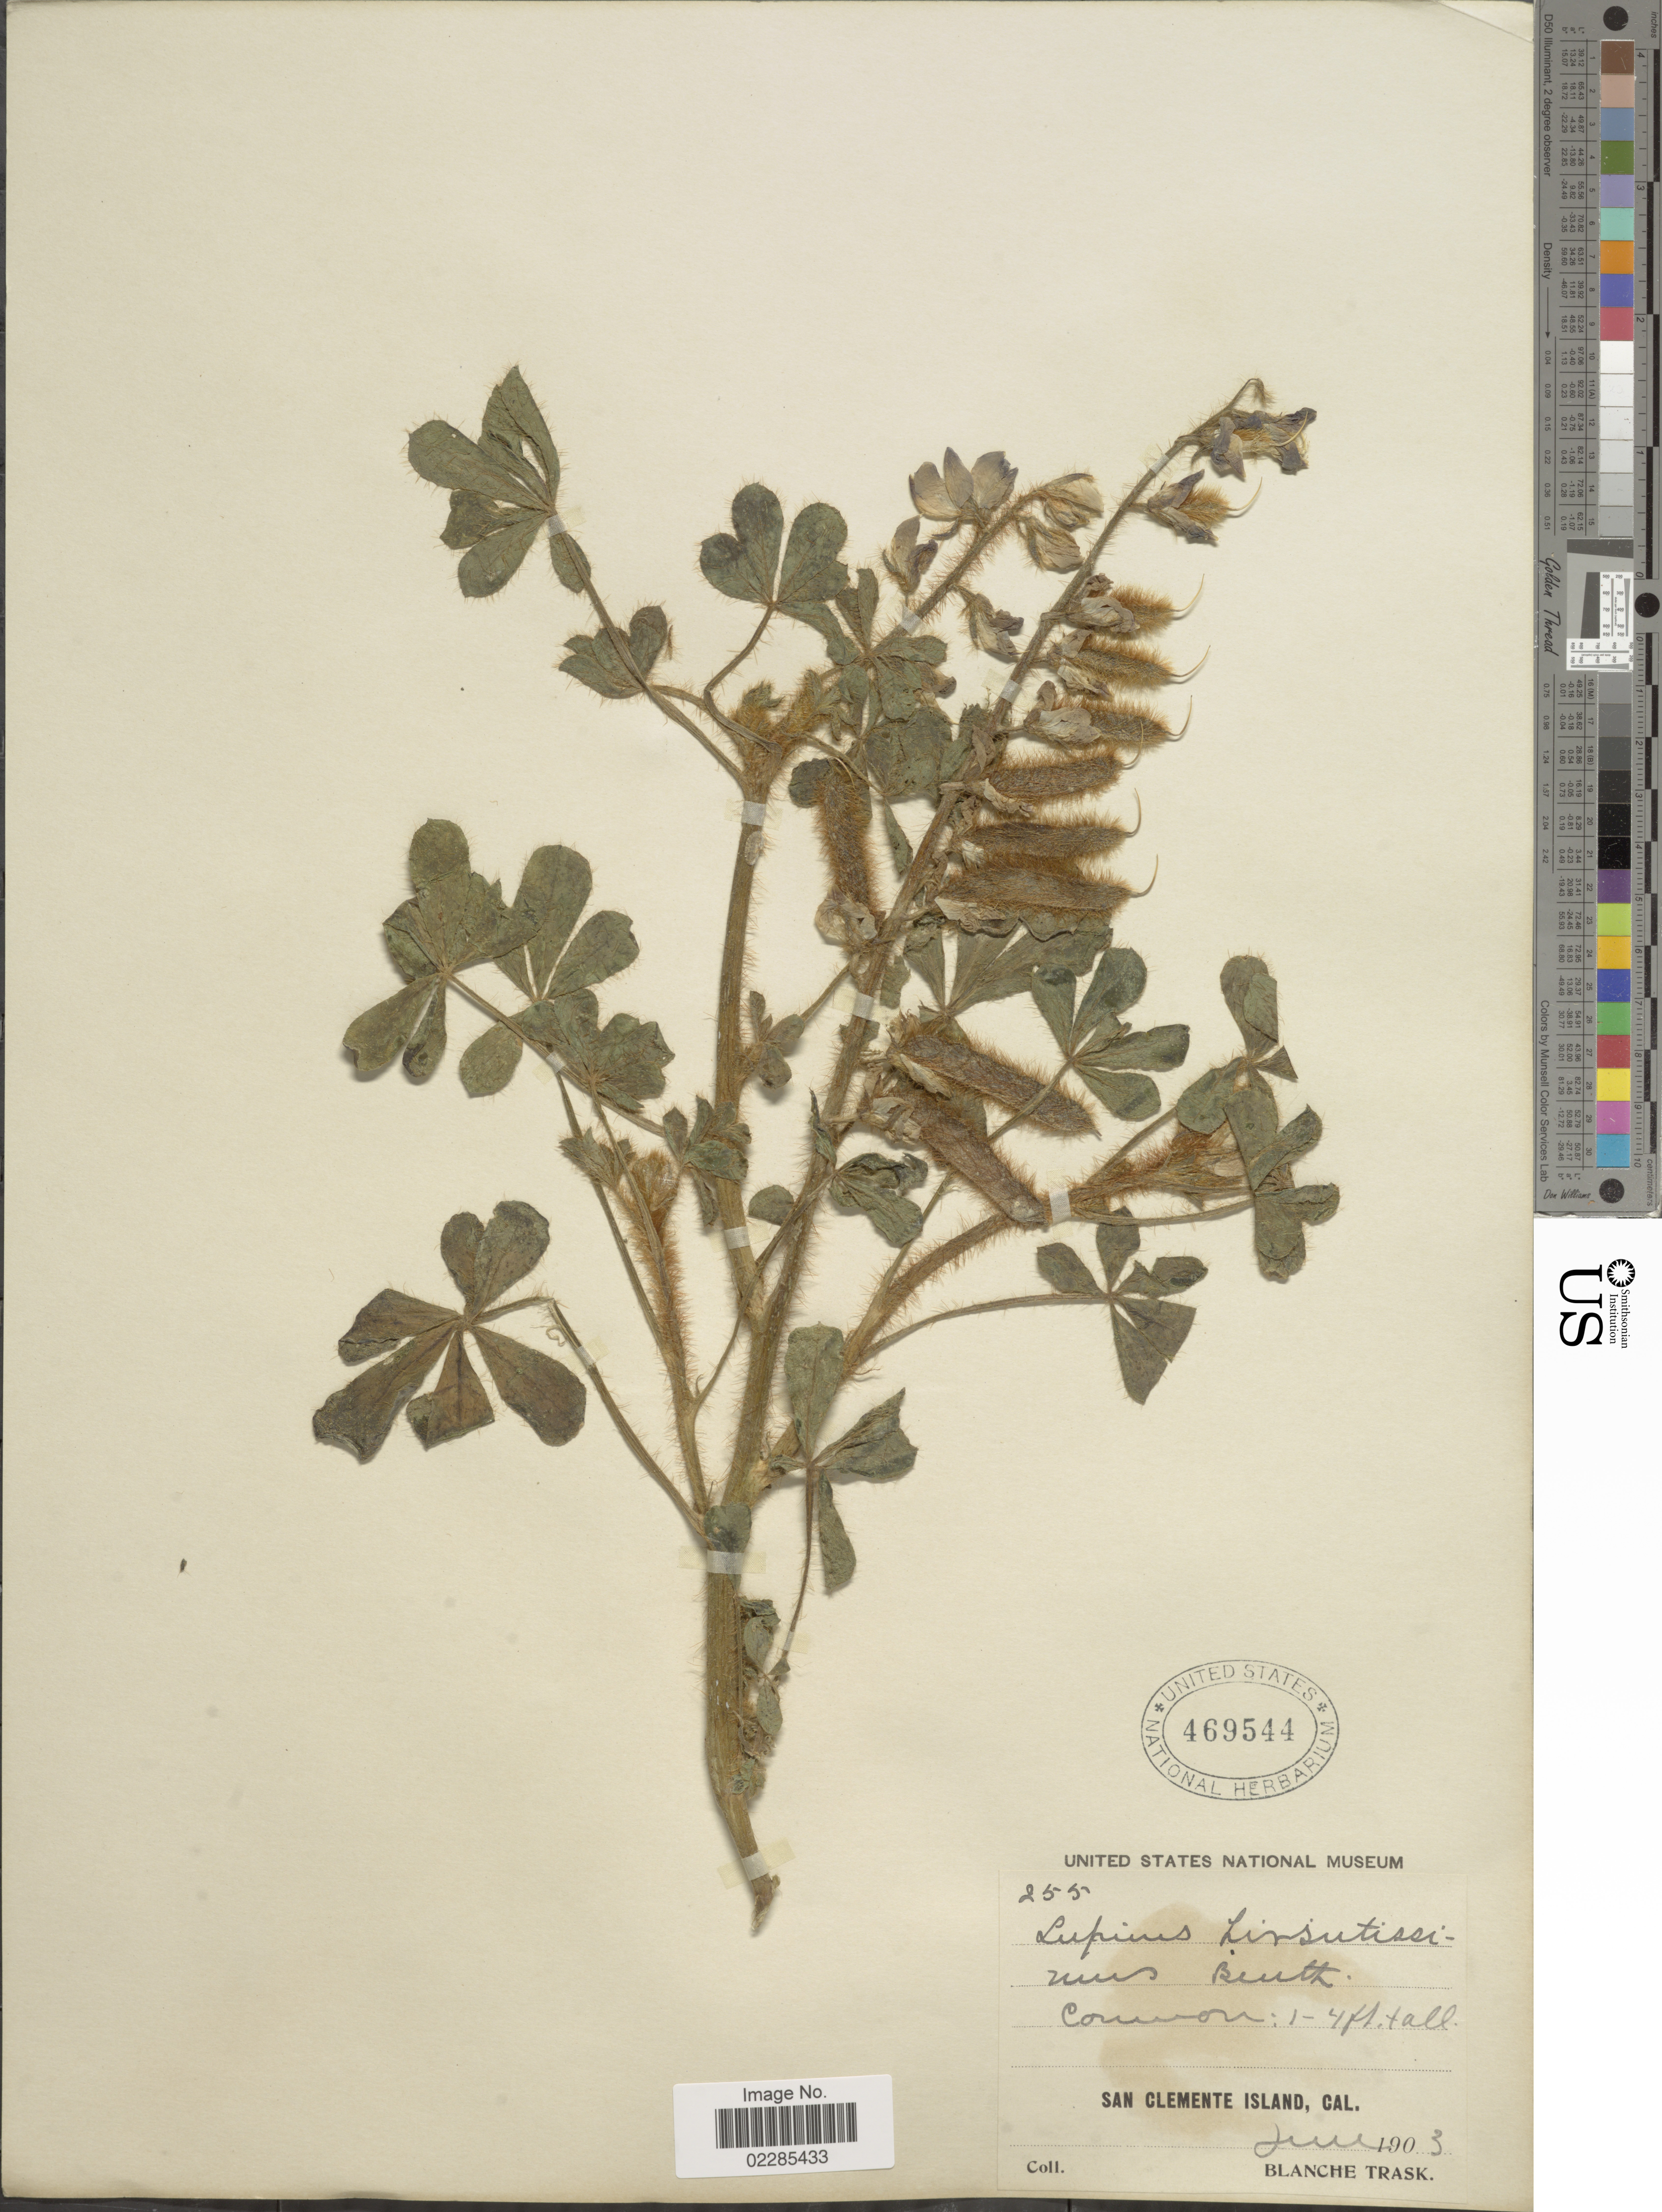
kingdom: Plantae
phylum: Tracheophyta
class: Magnoliopsida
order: Fabales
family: Fabaceae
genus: Lupinus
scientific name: Lupinus hirsutissimus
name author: Benth.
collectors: B. Trask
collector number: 255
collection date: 1903-06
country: United States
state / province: California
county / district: Los Angeles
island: San Clemente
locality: San Clemente Island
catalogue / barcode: US 469544